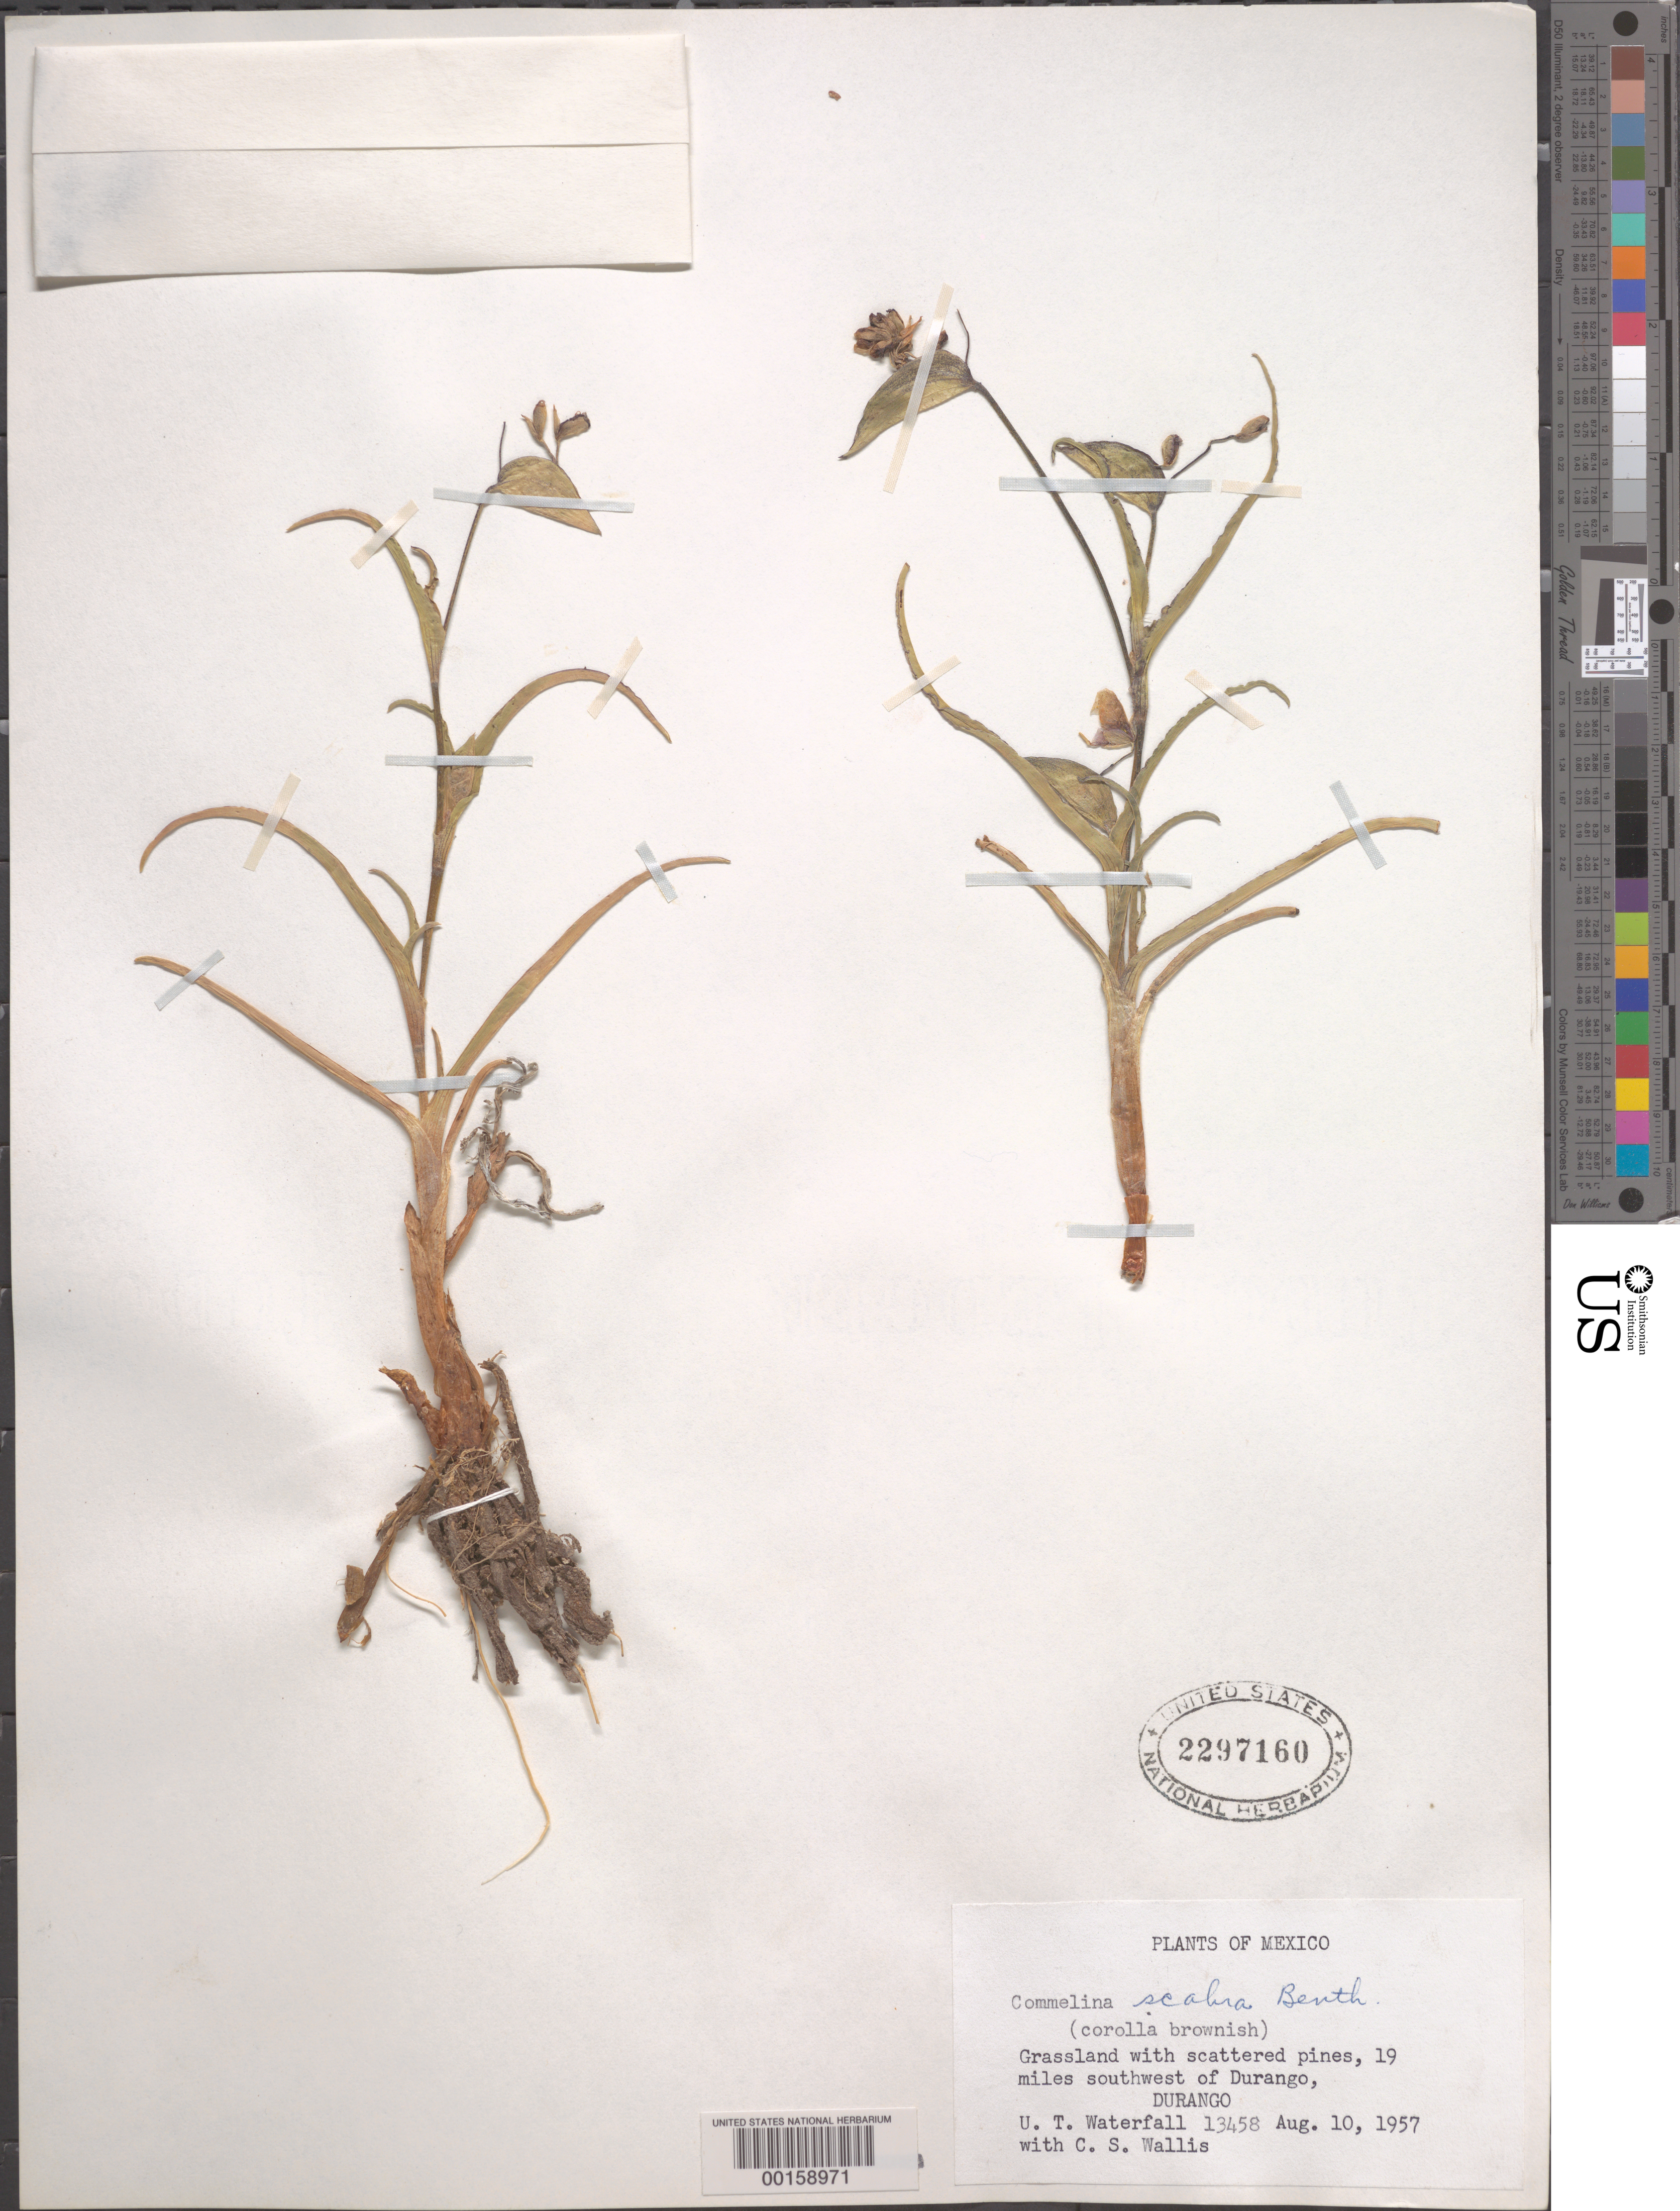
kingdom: Plantae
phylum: Tracheophyta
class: Liliopsida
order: Commelinales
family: Commelinaceae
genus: Commelina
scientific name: Commelina scabra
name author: Benth.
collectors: U. T. Waterfall & C. S. Wallis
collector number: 13458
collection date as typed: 10 Aug 1957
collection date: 1957-08-10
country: Mexico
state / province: Durango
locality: S.w. of Durango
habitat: Grassland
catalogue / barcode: US 2297160